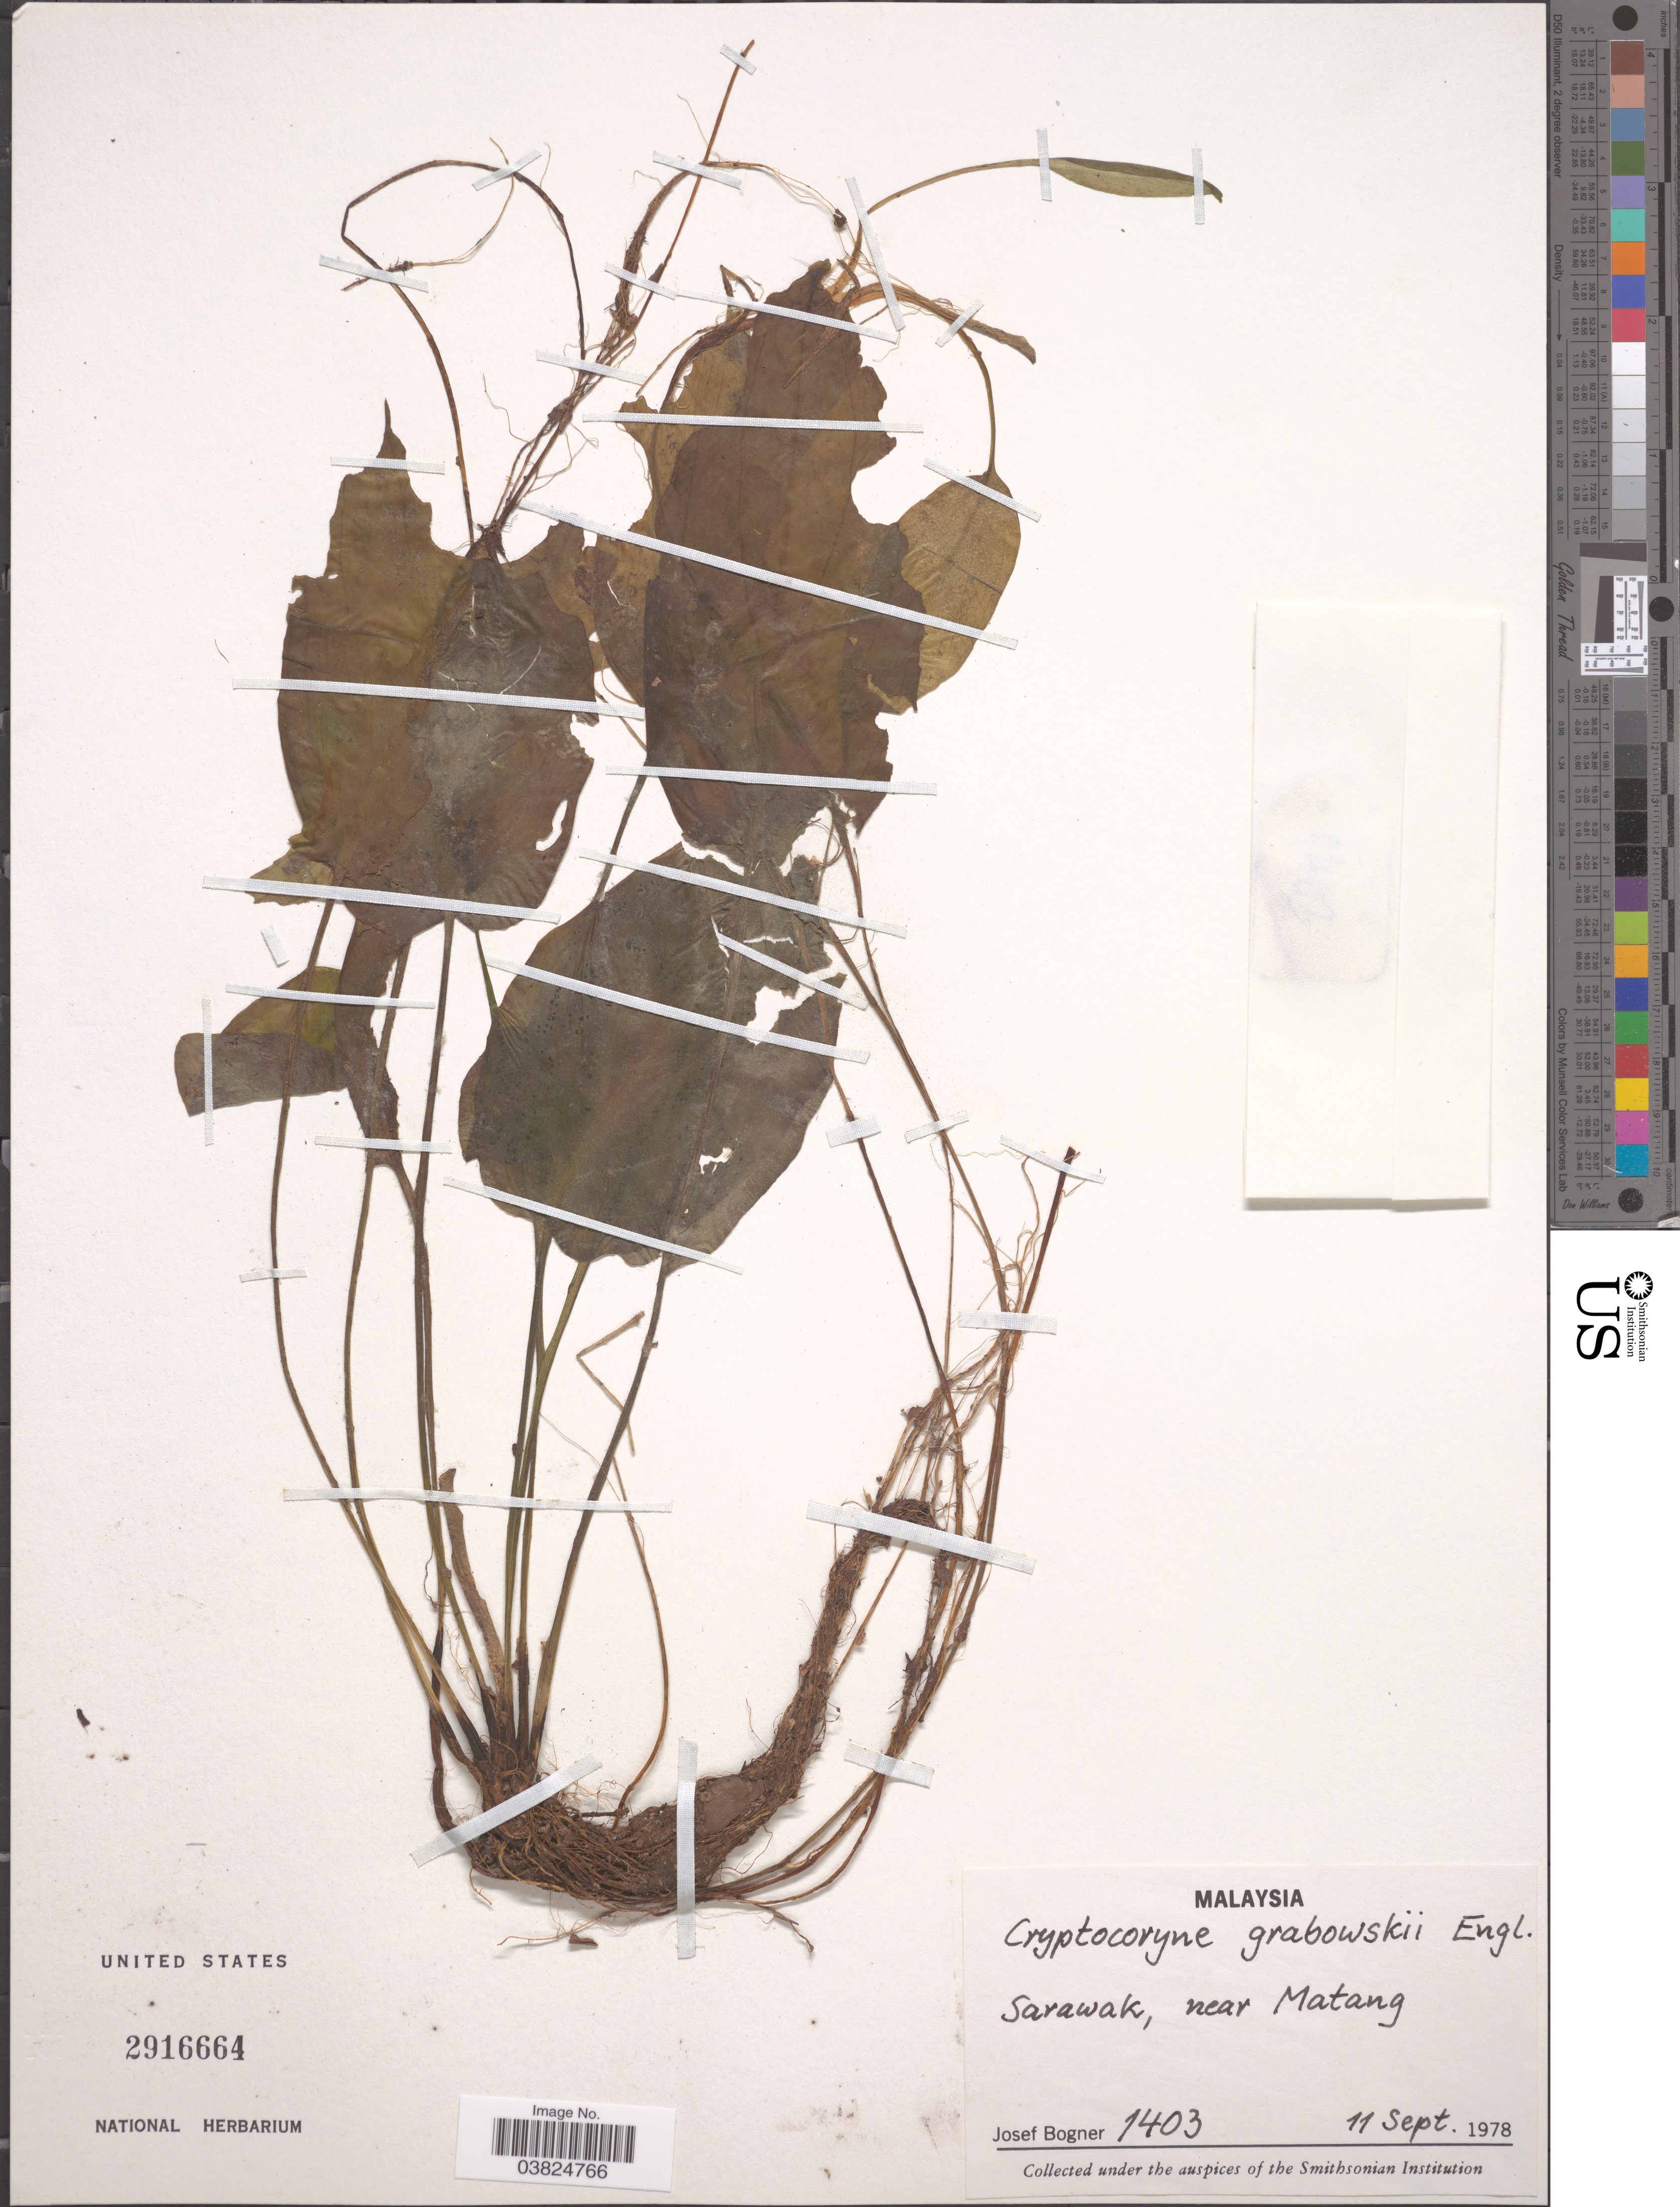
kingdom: Plantae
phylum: Tracheophyta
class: Liliopsida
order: Alismatales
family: Araceae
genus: Cryptocoryne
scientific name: Cryptocoryne grabowskii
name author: Engl.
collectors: J. Bogner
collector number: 1403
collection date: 1978-09-11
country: Malaysia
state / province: Sarawak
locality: Near Matang.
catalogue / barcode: US 2916664